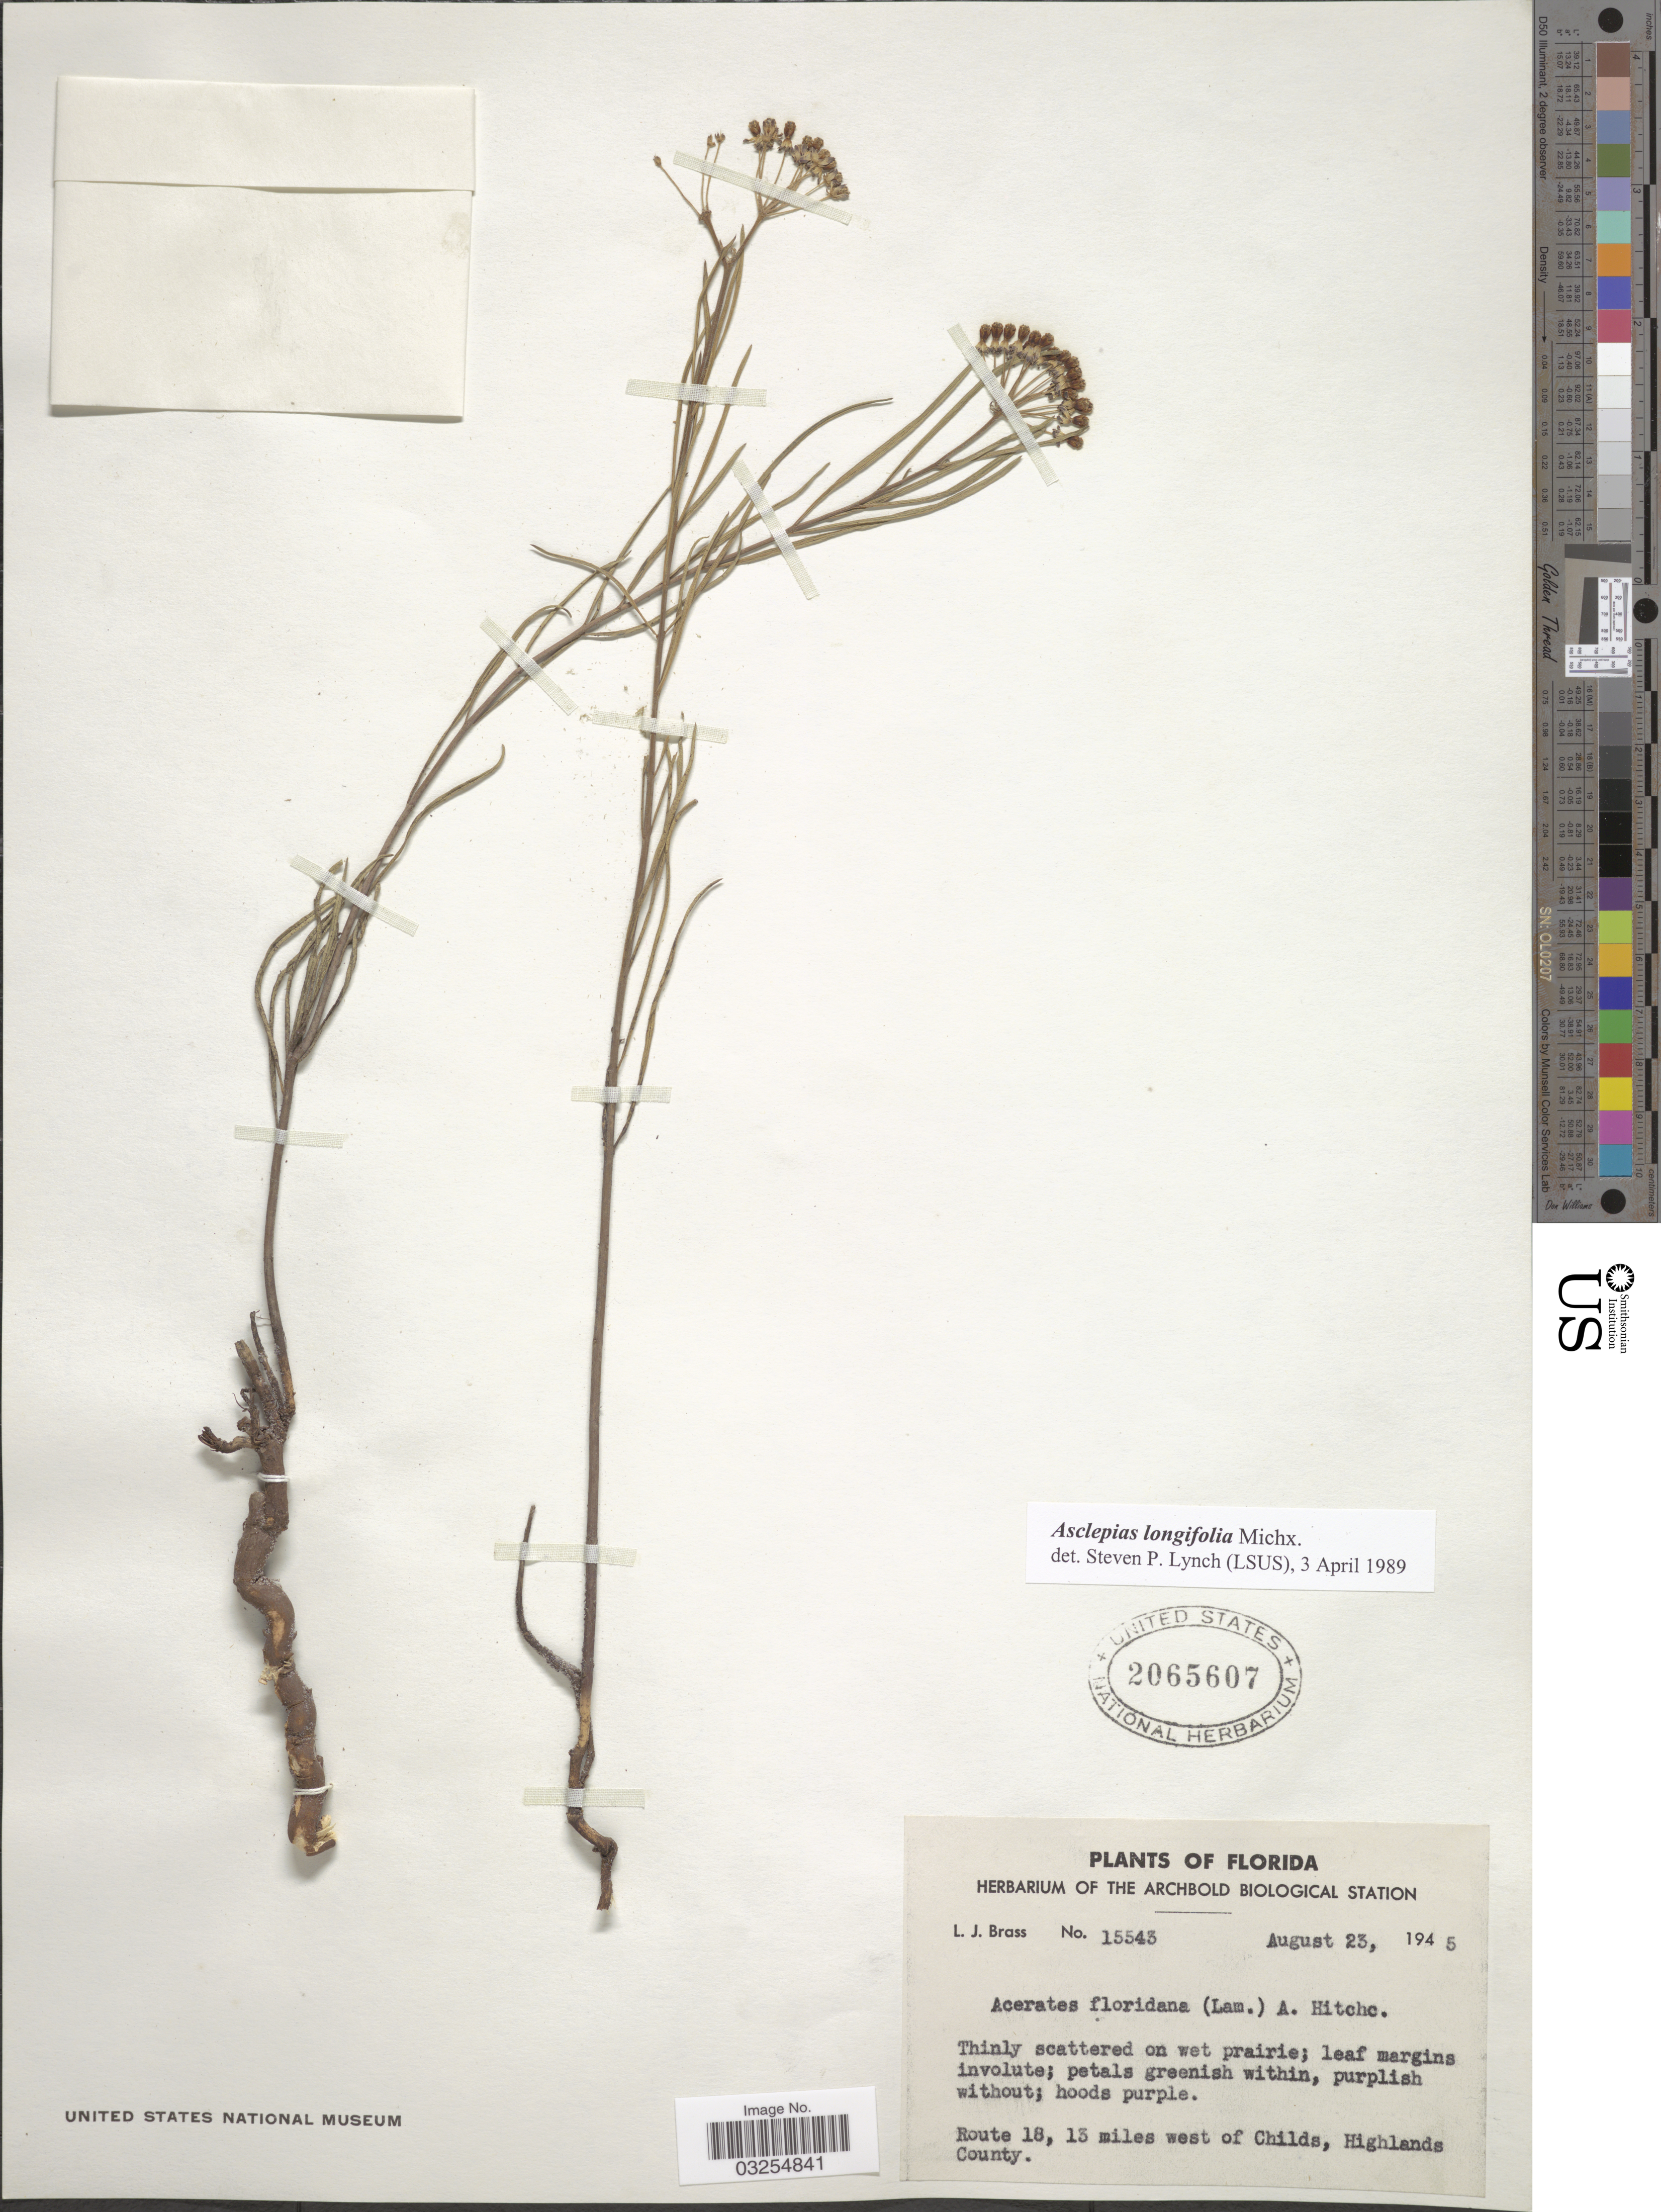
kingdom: Plantae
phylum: Tracheophyta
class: Magnoliopsida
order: Gentianales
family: Apocynaceae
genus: Asclepias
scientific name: Asclepias longifolia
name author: Michx.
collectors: L. J. Brass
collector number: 15543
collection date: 1945-08-23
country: United States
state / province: Florida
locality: Route 18, 13 miles west of Childs, Highlands County.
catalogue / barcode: US 2065607